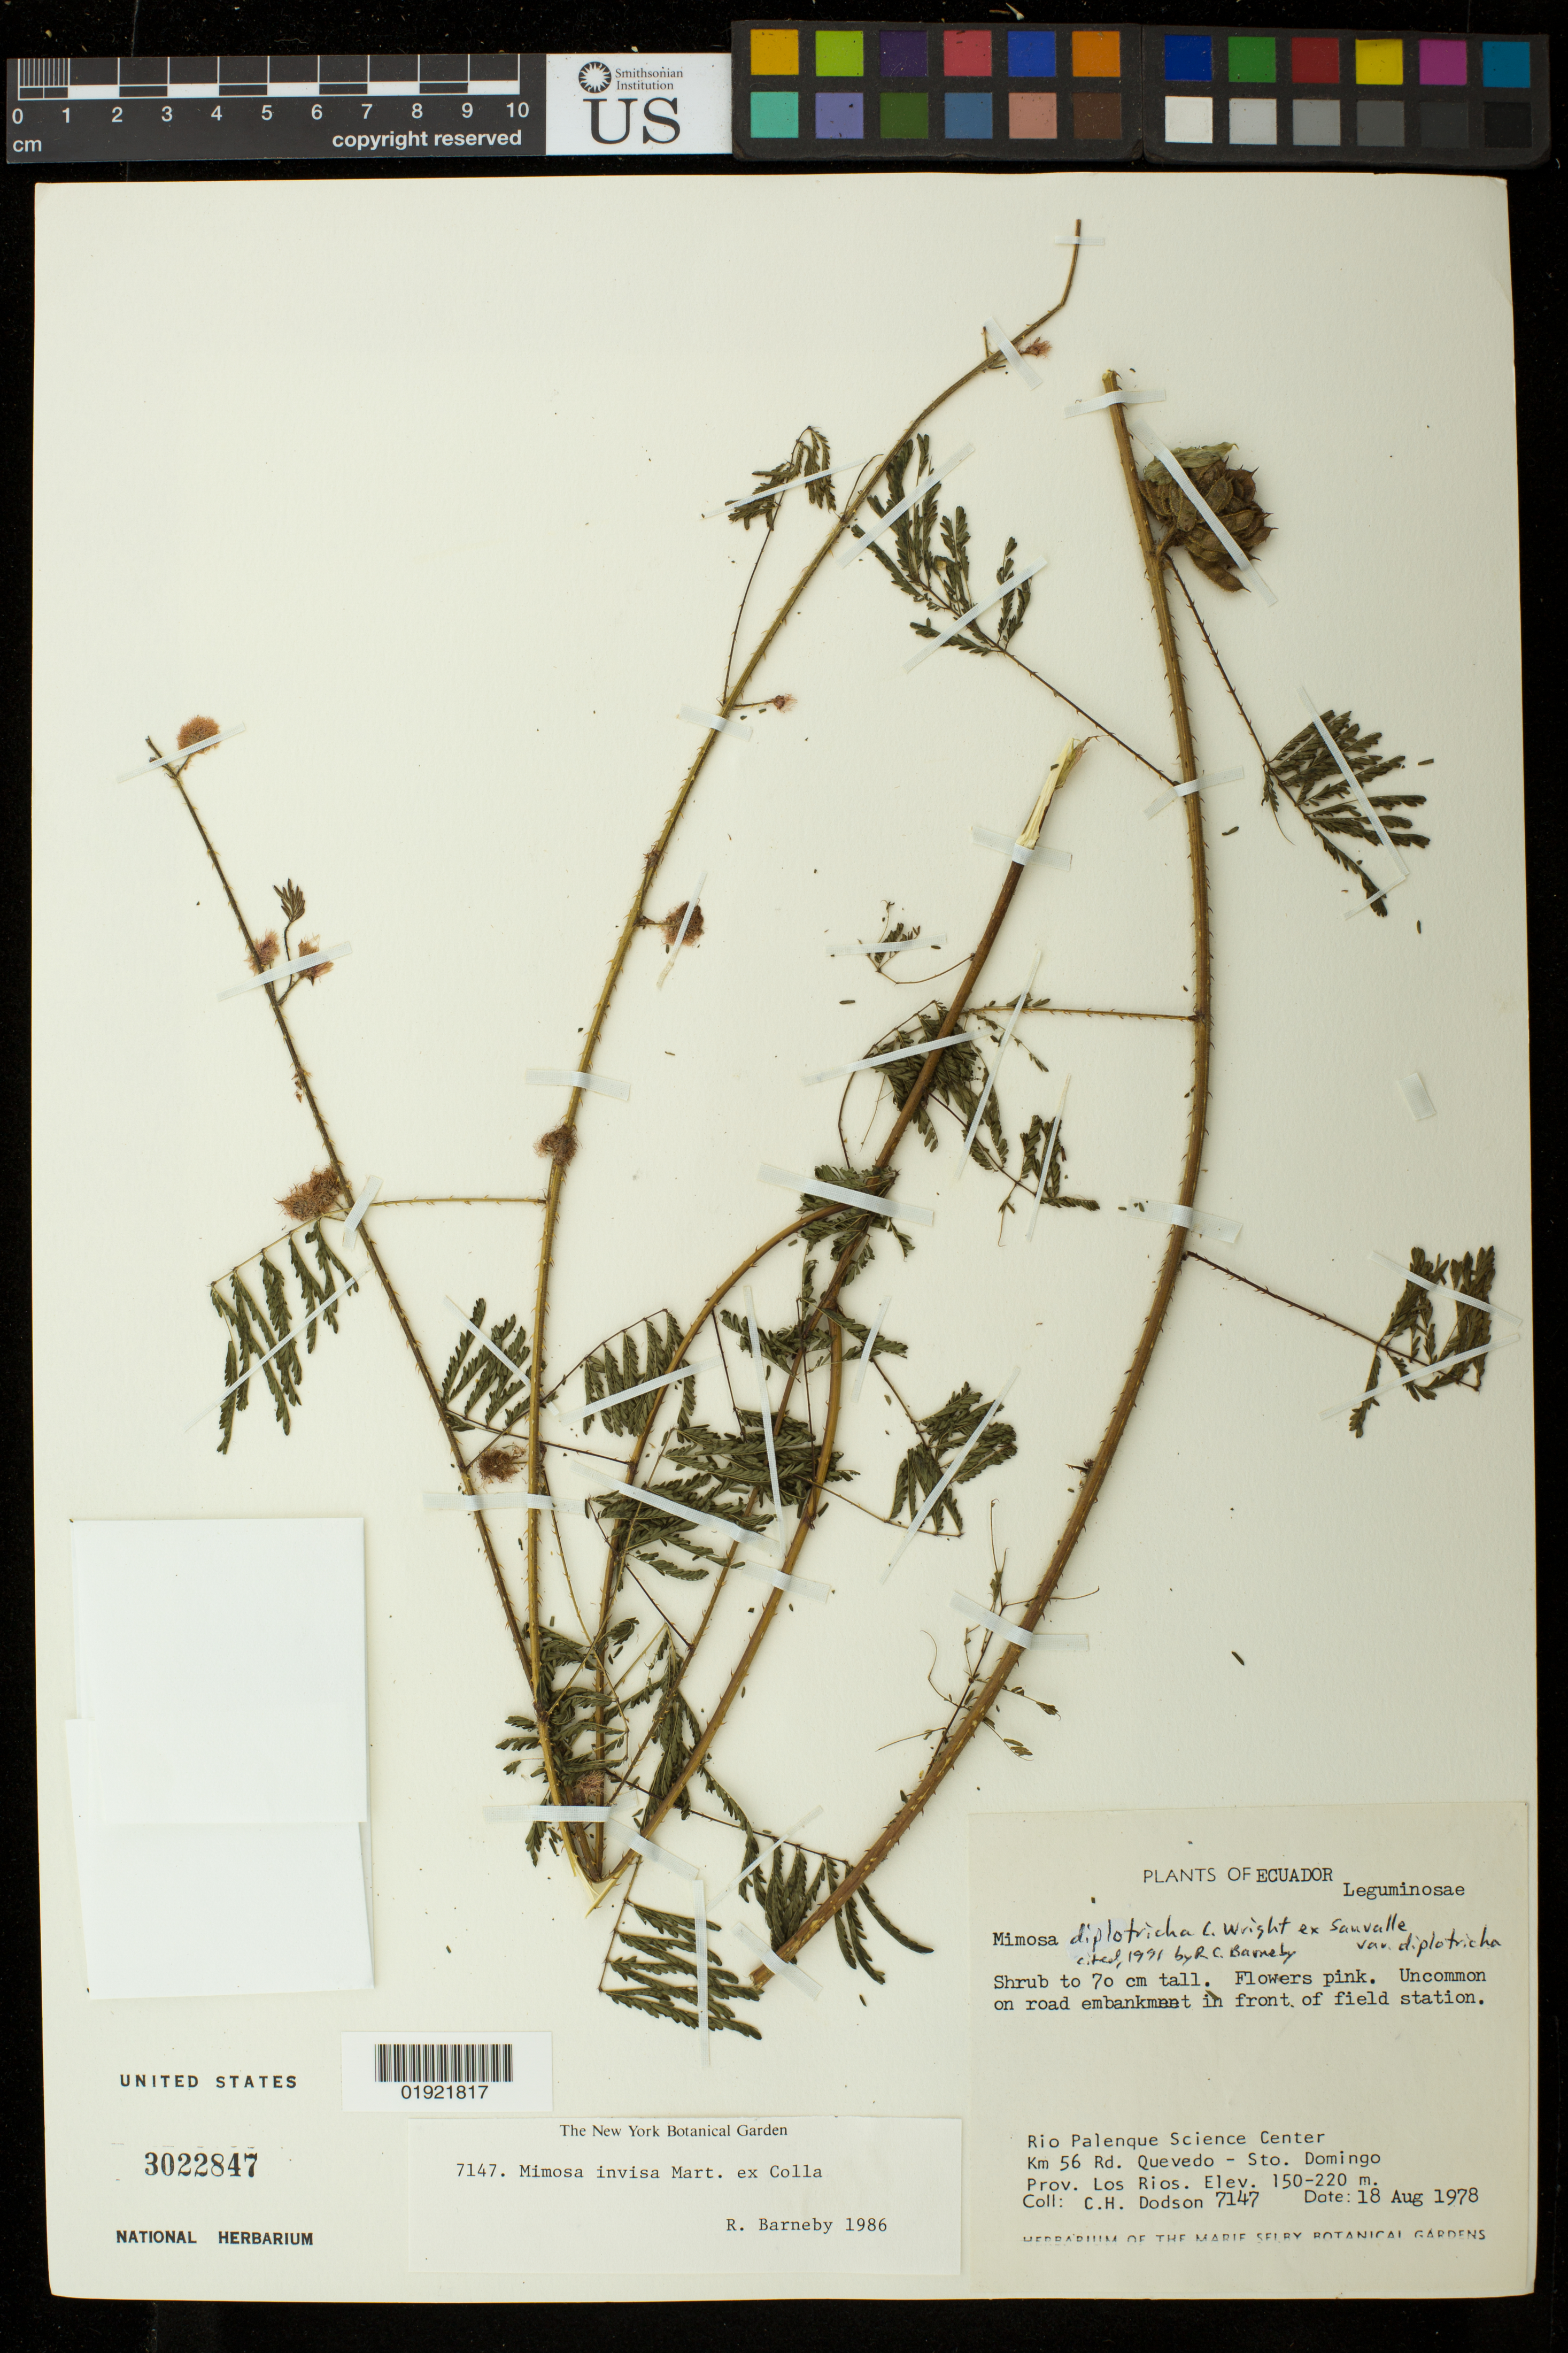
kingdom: Plantae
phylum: Tracheophyta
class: Magnoliopsida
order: Fabales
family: Fabaceae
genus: Mimosa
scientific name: Mimosa diplotricha var. diplotricha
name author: C. Wright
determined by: Barneby, Rupert C., (NY)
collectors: C. H. Dodson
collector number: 7147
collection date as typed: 18 Aug 1978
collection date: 1978-08-18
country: Ecuador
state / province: Los Rios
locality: Rio Palenque Science Center, Km 56 Rd. Quevedo- Sto. Domingo Prov. Los Rios.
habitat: Uncommon on road embankment in front of station.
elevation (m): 150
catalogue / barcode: US 3022847